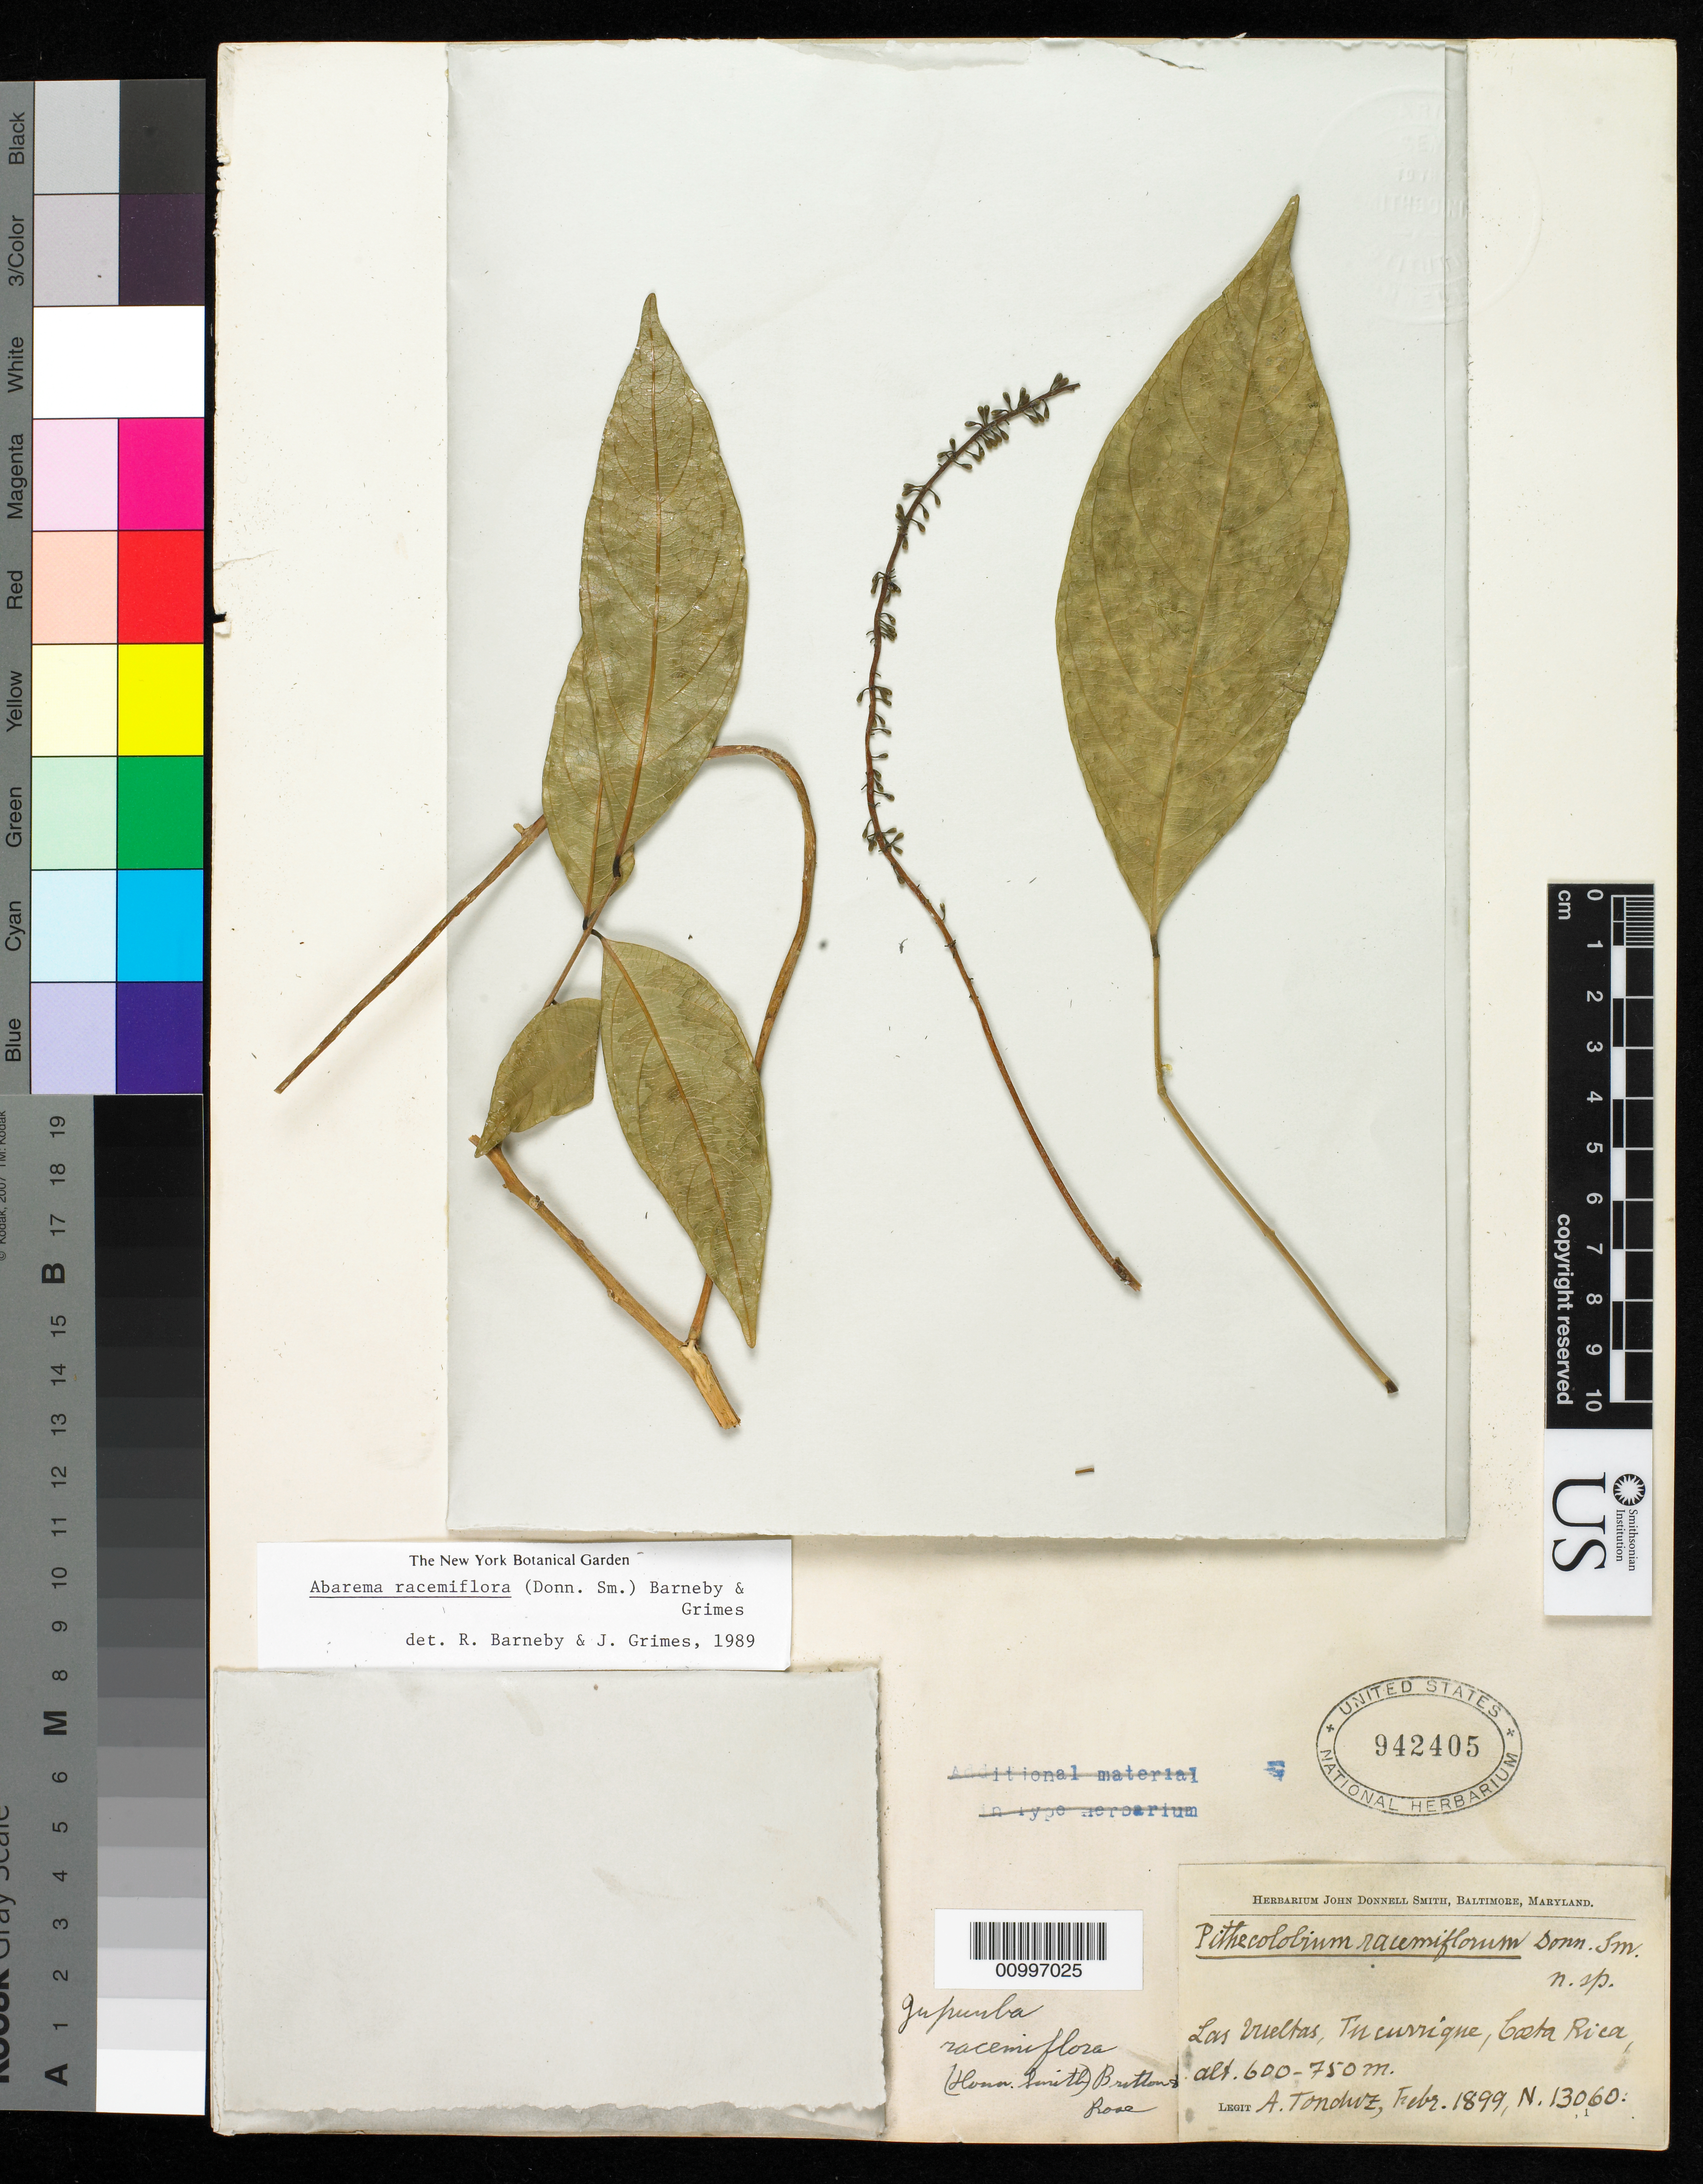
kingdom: Plantae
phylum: Tracheophyta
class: Magnoliopsida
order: Fabales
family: Fabaceae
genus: Pithecellobium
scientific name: Pithecellobium racemiflorum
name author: Donn. Sm.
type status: Isolectotype; Type Collection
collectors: A. Tonduz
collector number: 13060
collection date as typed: Feb 1899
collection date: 1899-02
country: Costa Rica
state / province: Puntarenas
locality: Las Vueltas, Tucurrique.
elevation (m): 600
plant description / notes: One of two sheets ex John Donnell Smith herbarium; USNH 942404 cited as "Holotypus" (and 942405 among "isotypi") by Barneby & Grimes (1996), =effective lectotypification?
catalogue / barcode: US 942405